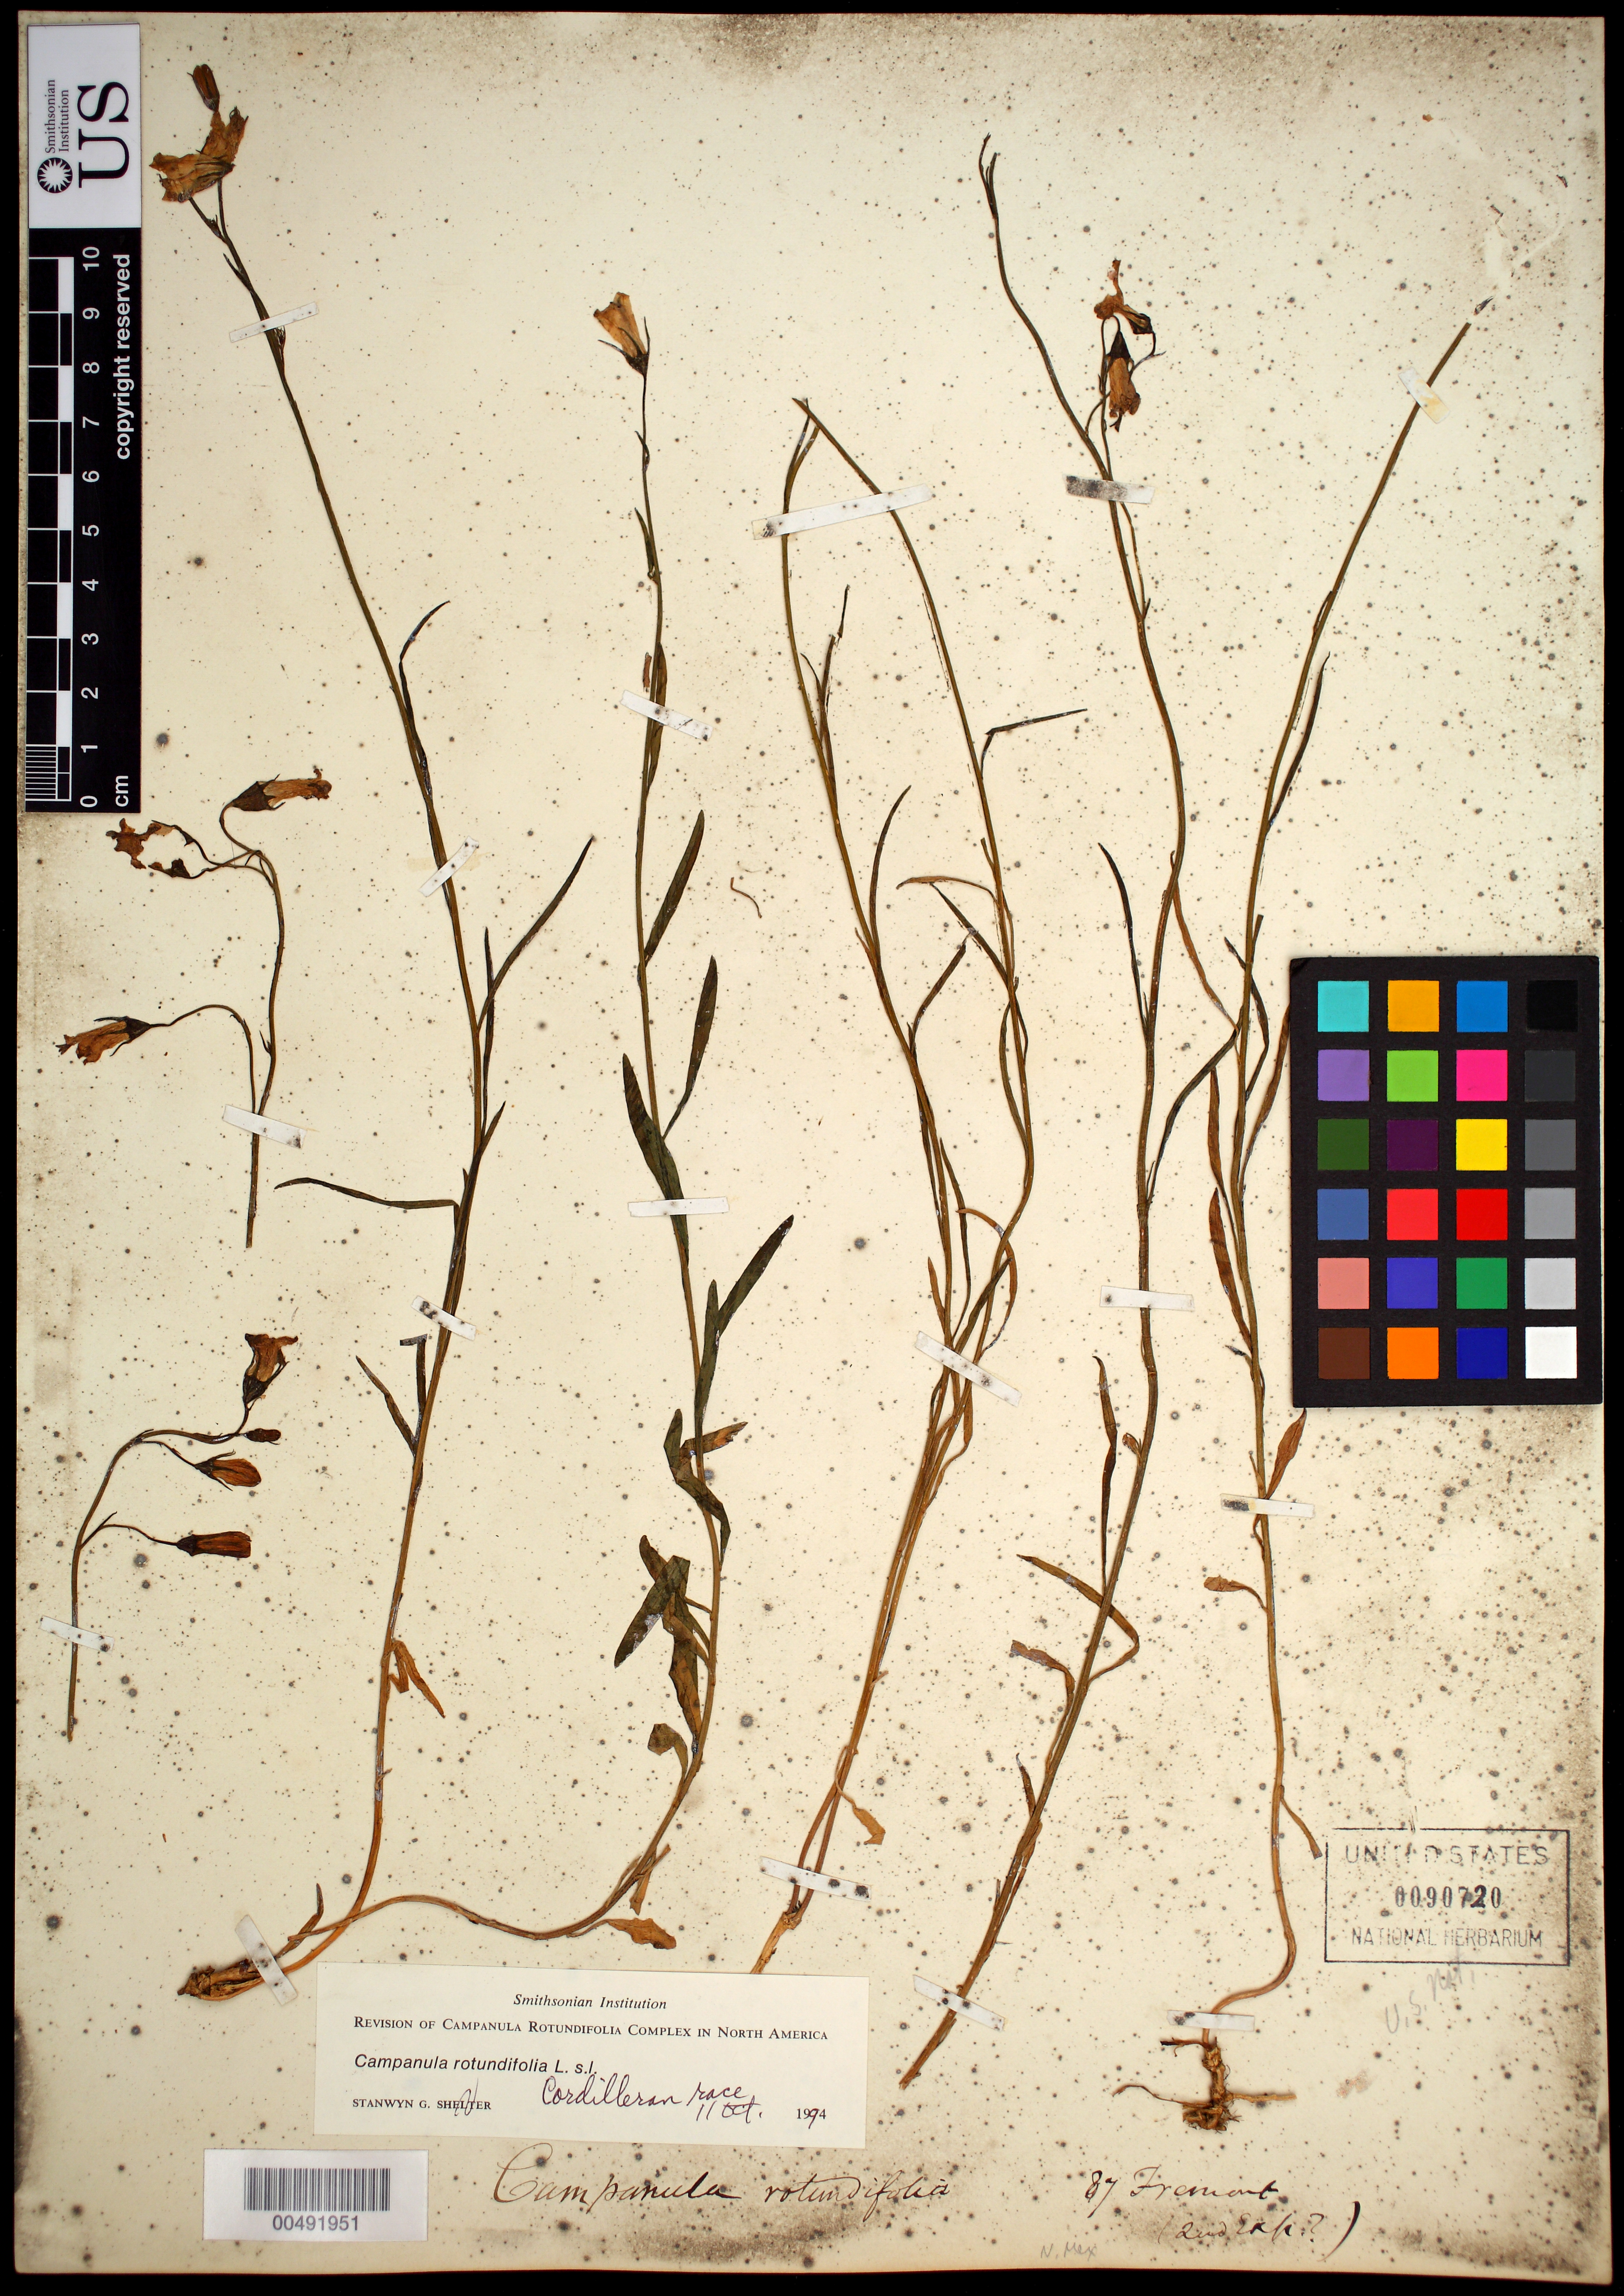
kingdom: Plantae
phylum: Tracheophyta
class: Magnoliopsida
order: Asterales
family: Campanulaceae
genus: Campanula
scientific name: Campanula rotundifolia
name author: L.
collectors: J. C. Frémont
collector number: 87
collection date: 1843/1844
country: United States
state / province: New Mexico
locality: Western United States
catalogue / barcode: US 90720